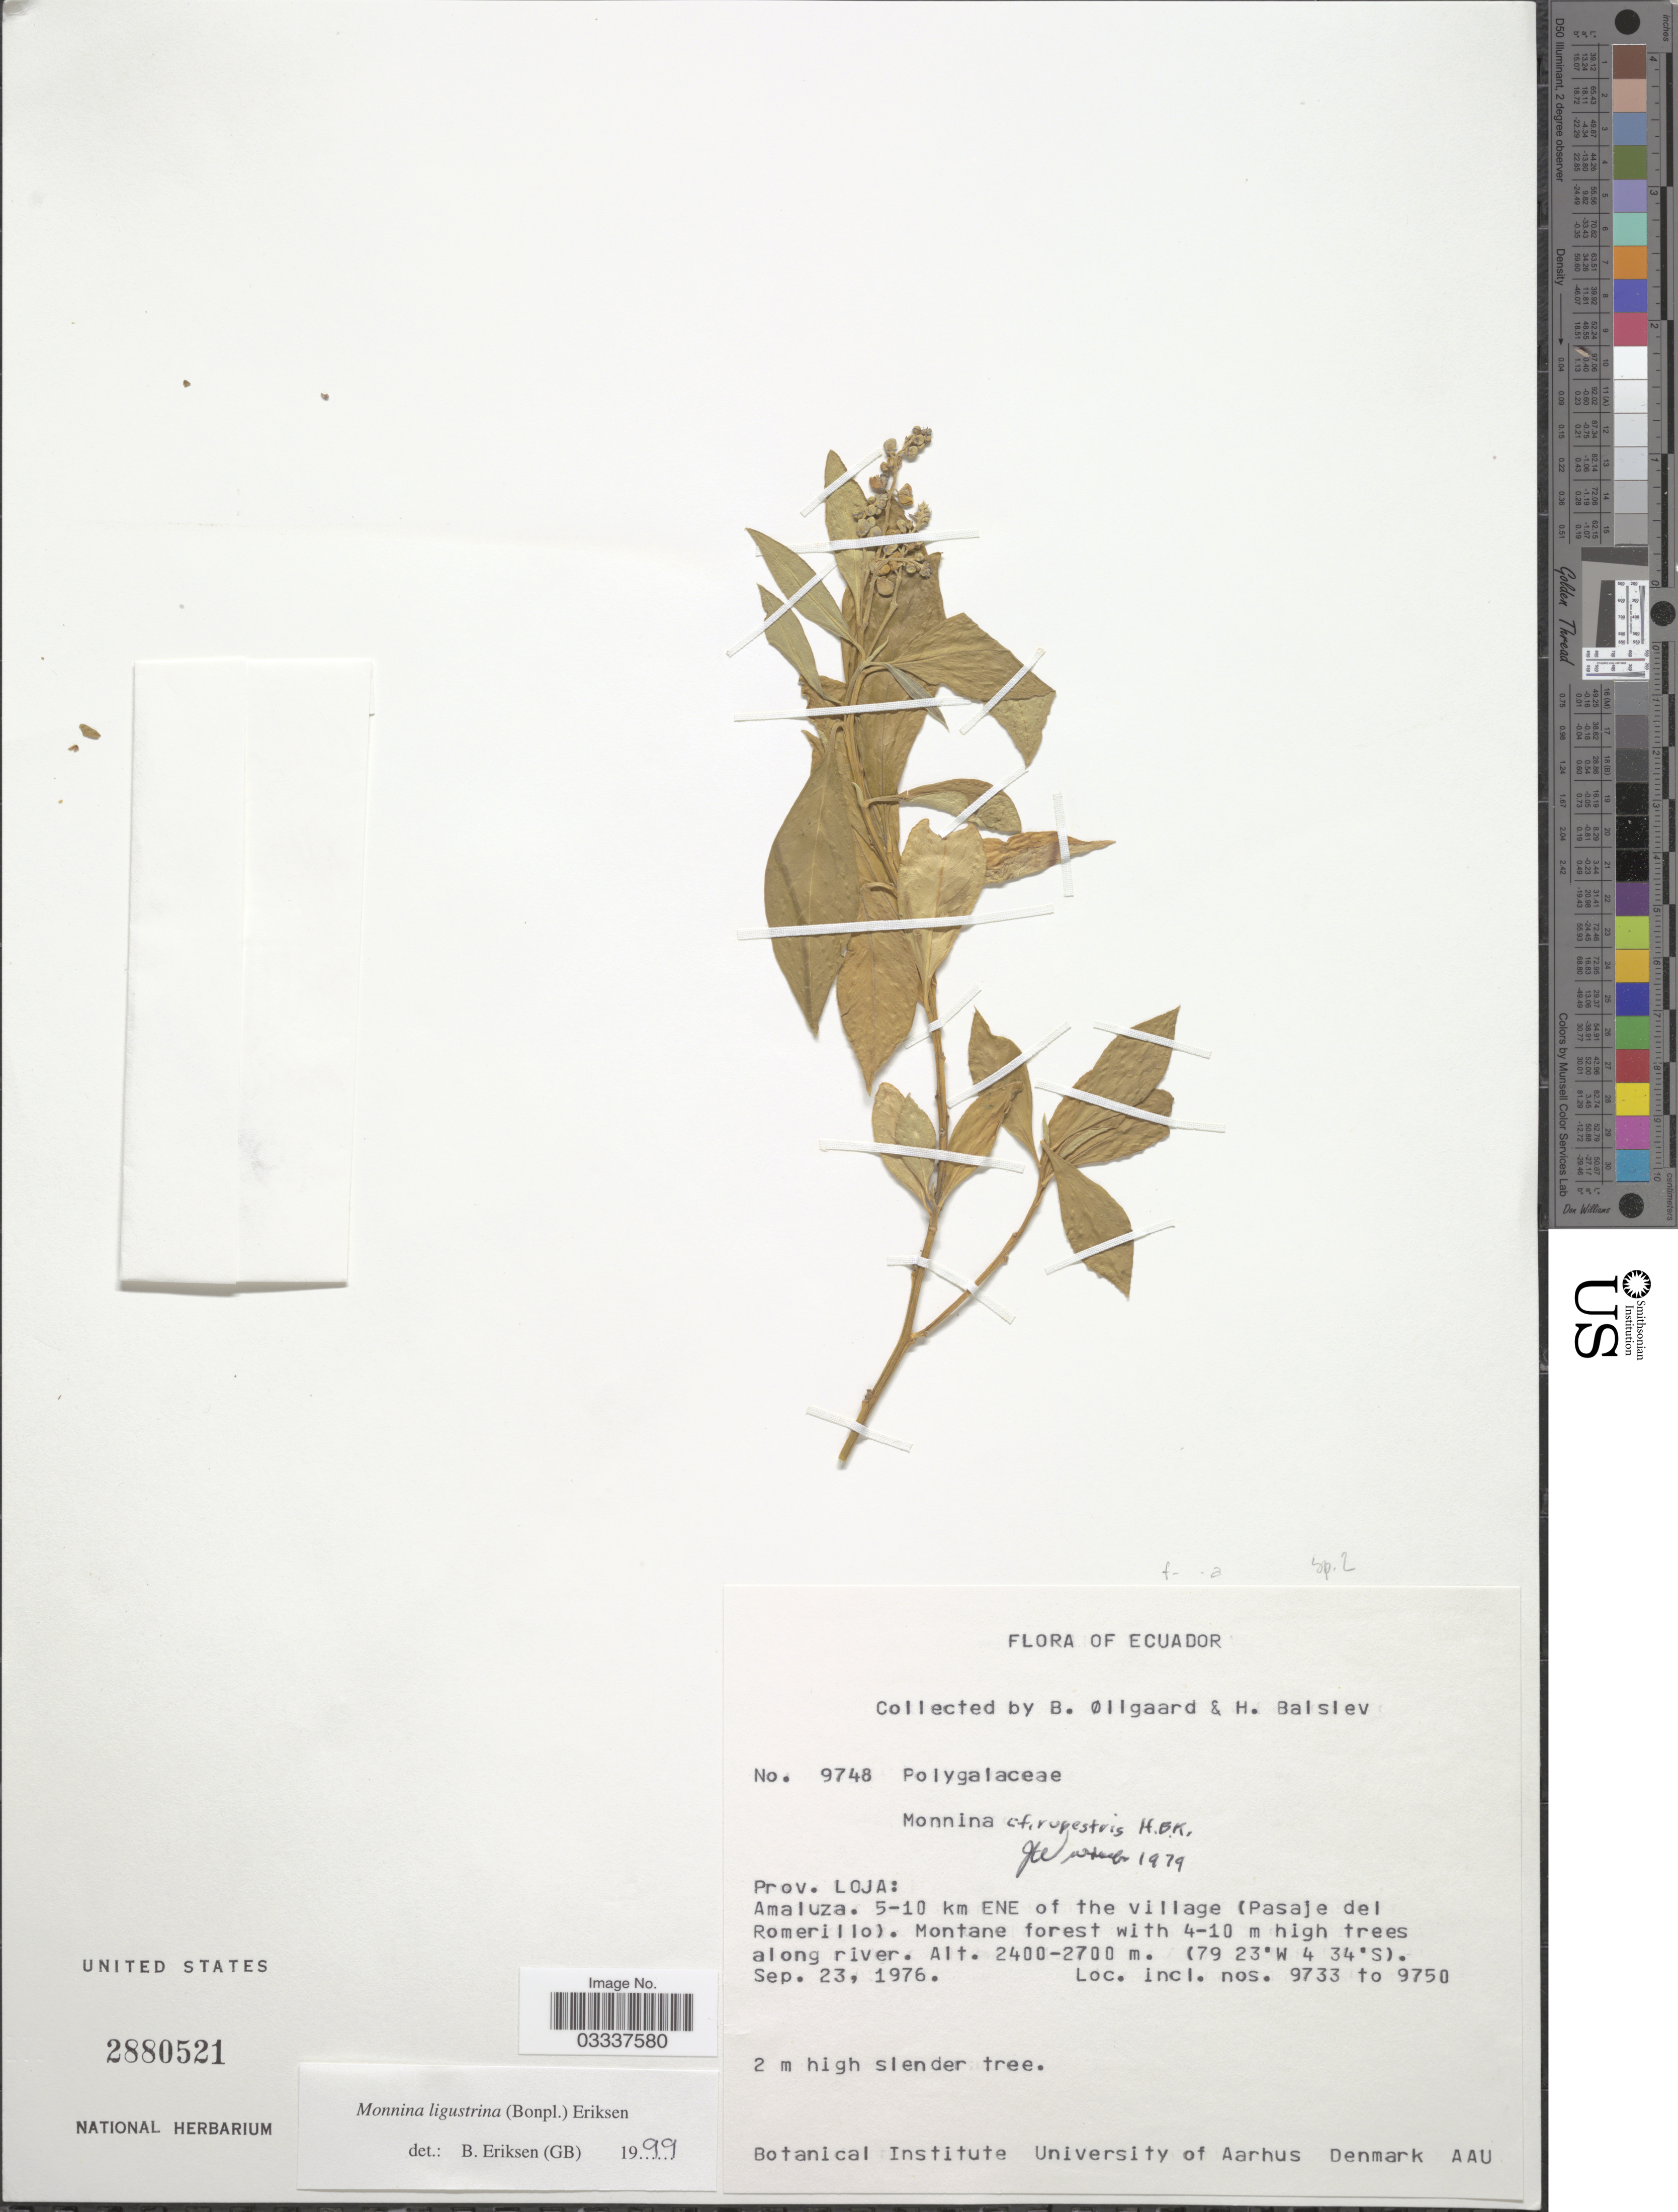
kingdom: Plantae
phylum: Tracheophyta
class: Magnoliopsida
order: Fabales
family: Polygalaceae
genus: Monnina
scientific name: Monnina ligustrifolia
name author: Kunth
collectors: B. Øllgaard & H. Balslev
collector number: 9748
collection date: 1976-09-23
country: Ecuador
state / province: Loja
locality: Amaluza. 5-10 km ENE of the village (Pasaje del Romerillo).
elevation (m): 2400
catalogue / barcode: US 2880521